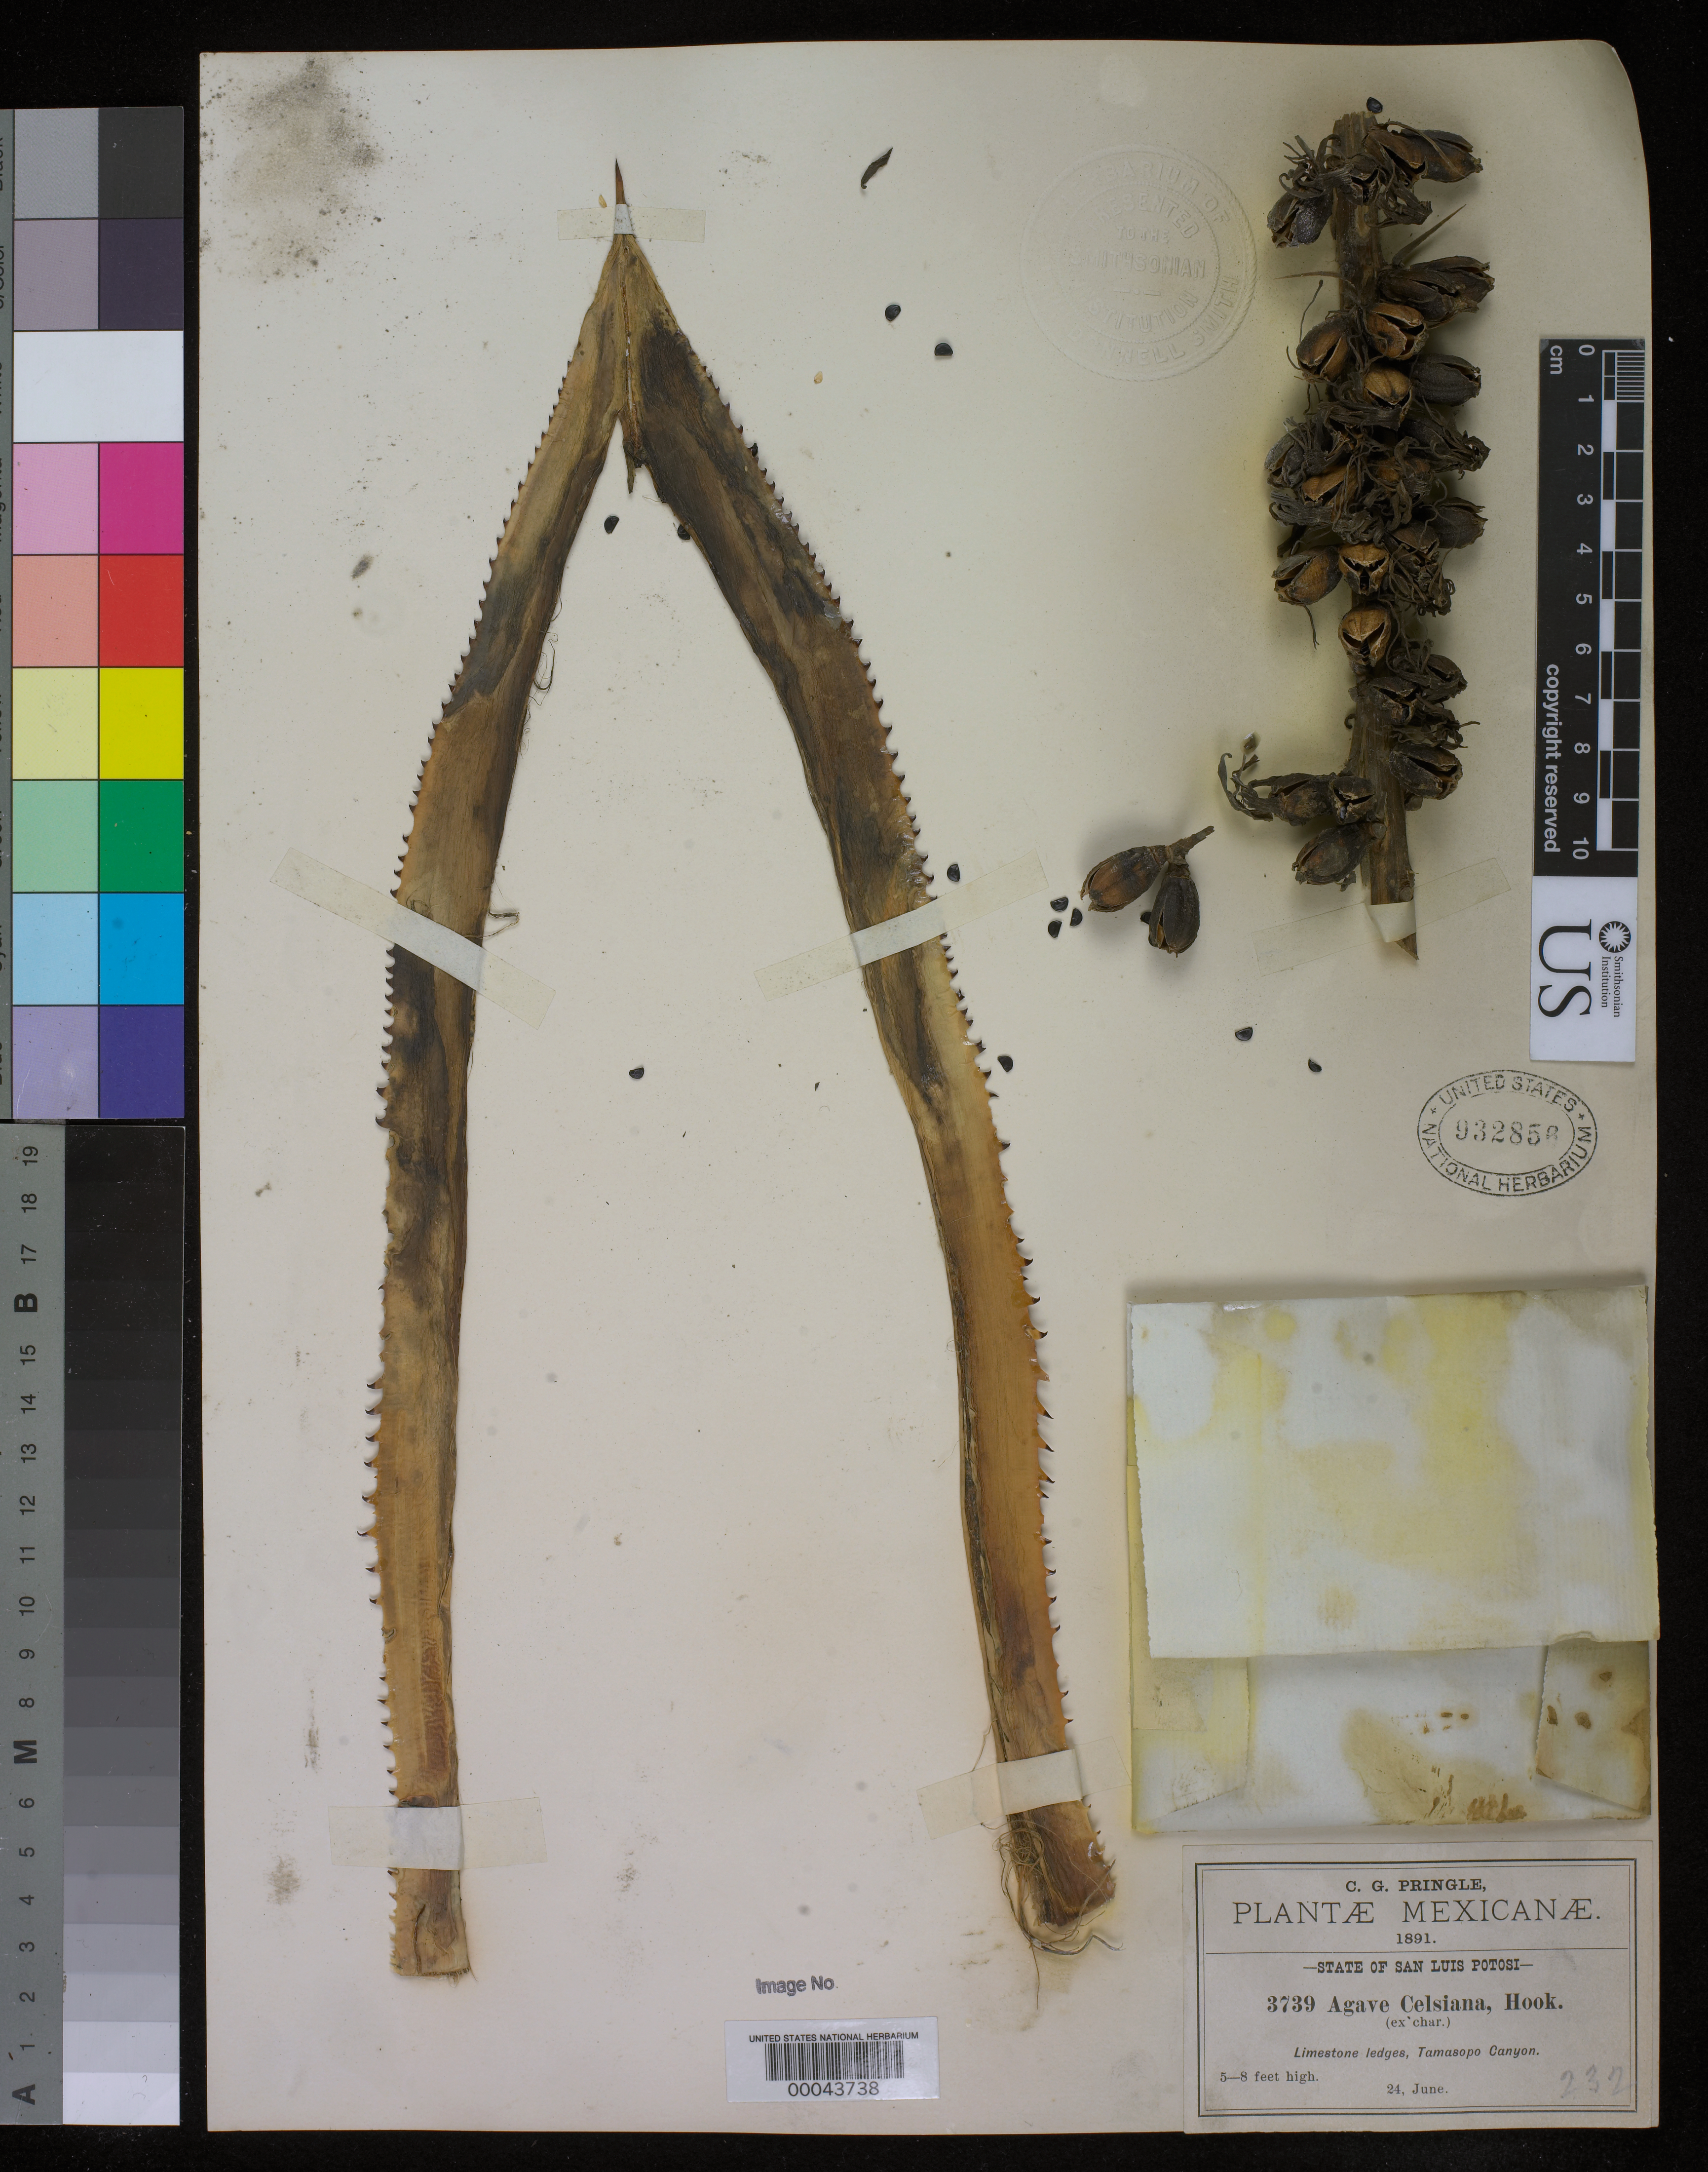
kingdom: Plantae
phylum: Tracheophyta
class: Liliopsida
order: Asparagales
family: Asparagaceae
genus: Agave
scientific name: Agave celsii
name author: Hook.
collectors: C. G. Pringle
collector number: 3739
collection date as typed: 24 Jun 1891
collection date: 1891-06-24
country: Mexico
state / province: San Luis Potosí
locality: Tamasopo canyon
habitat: Limestone ledges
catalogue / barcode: US 932856